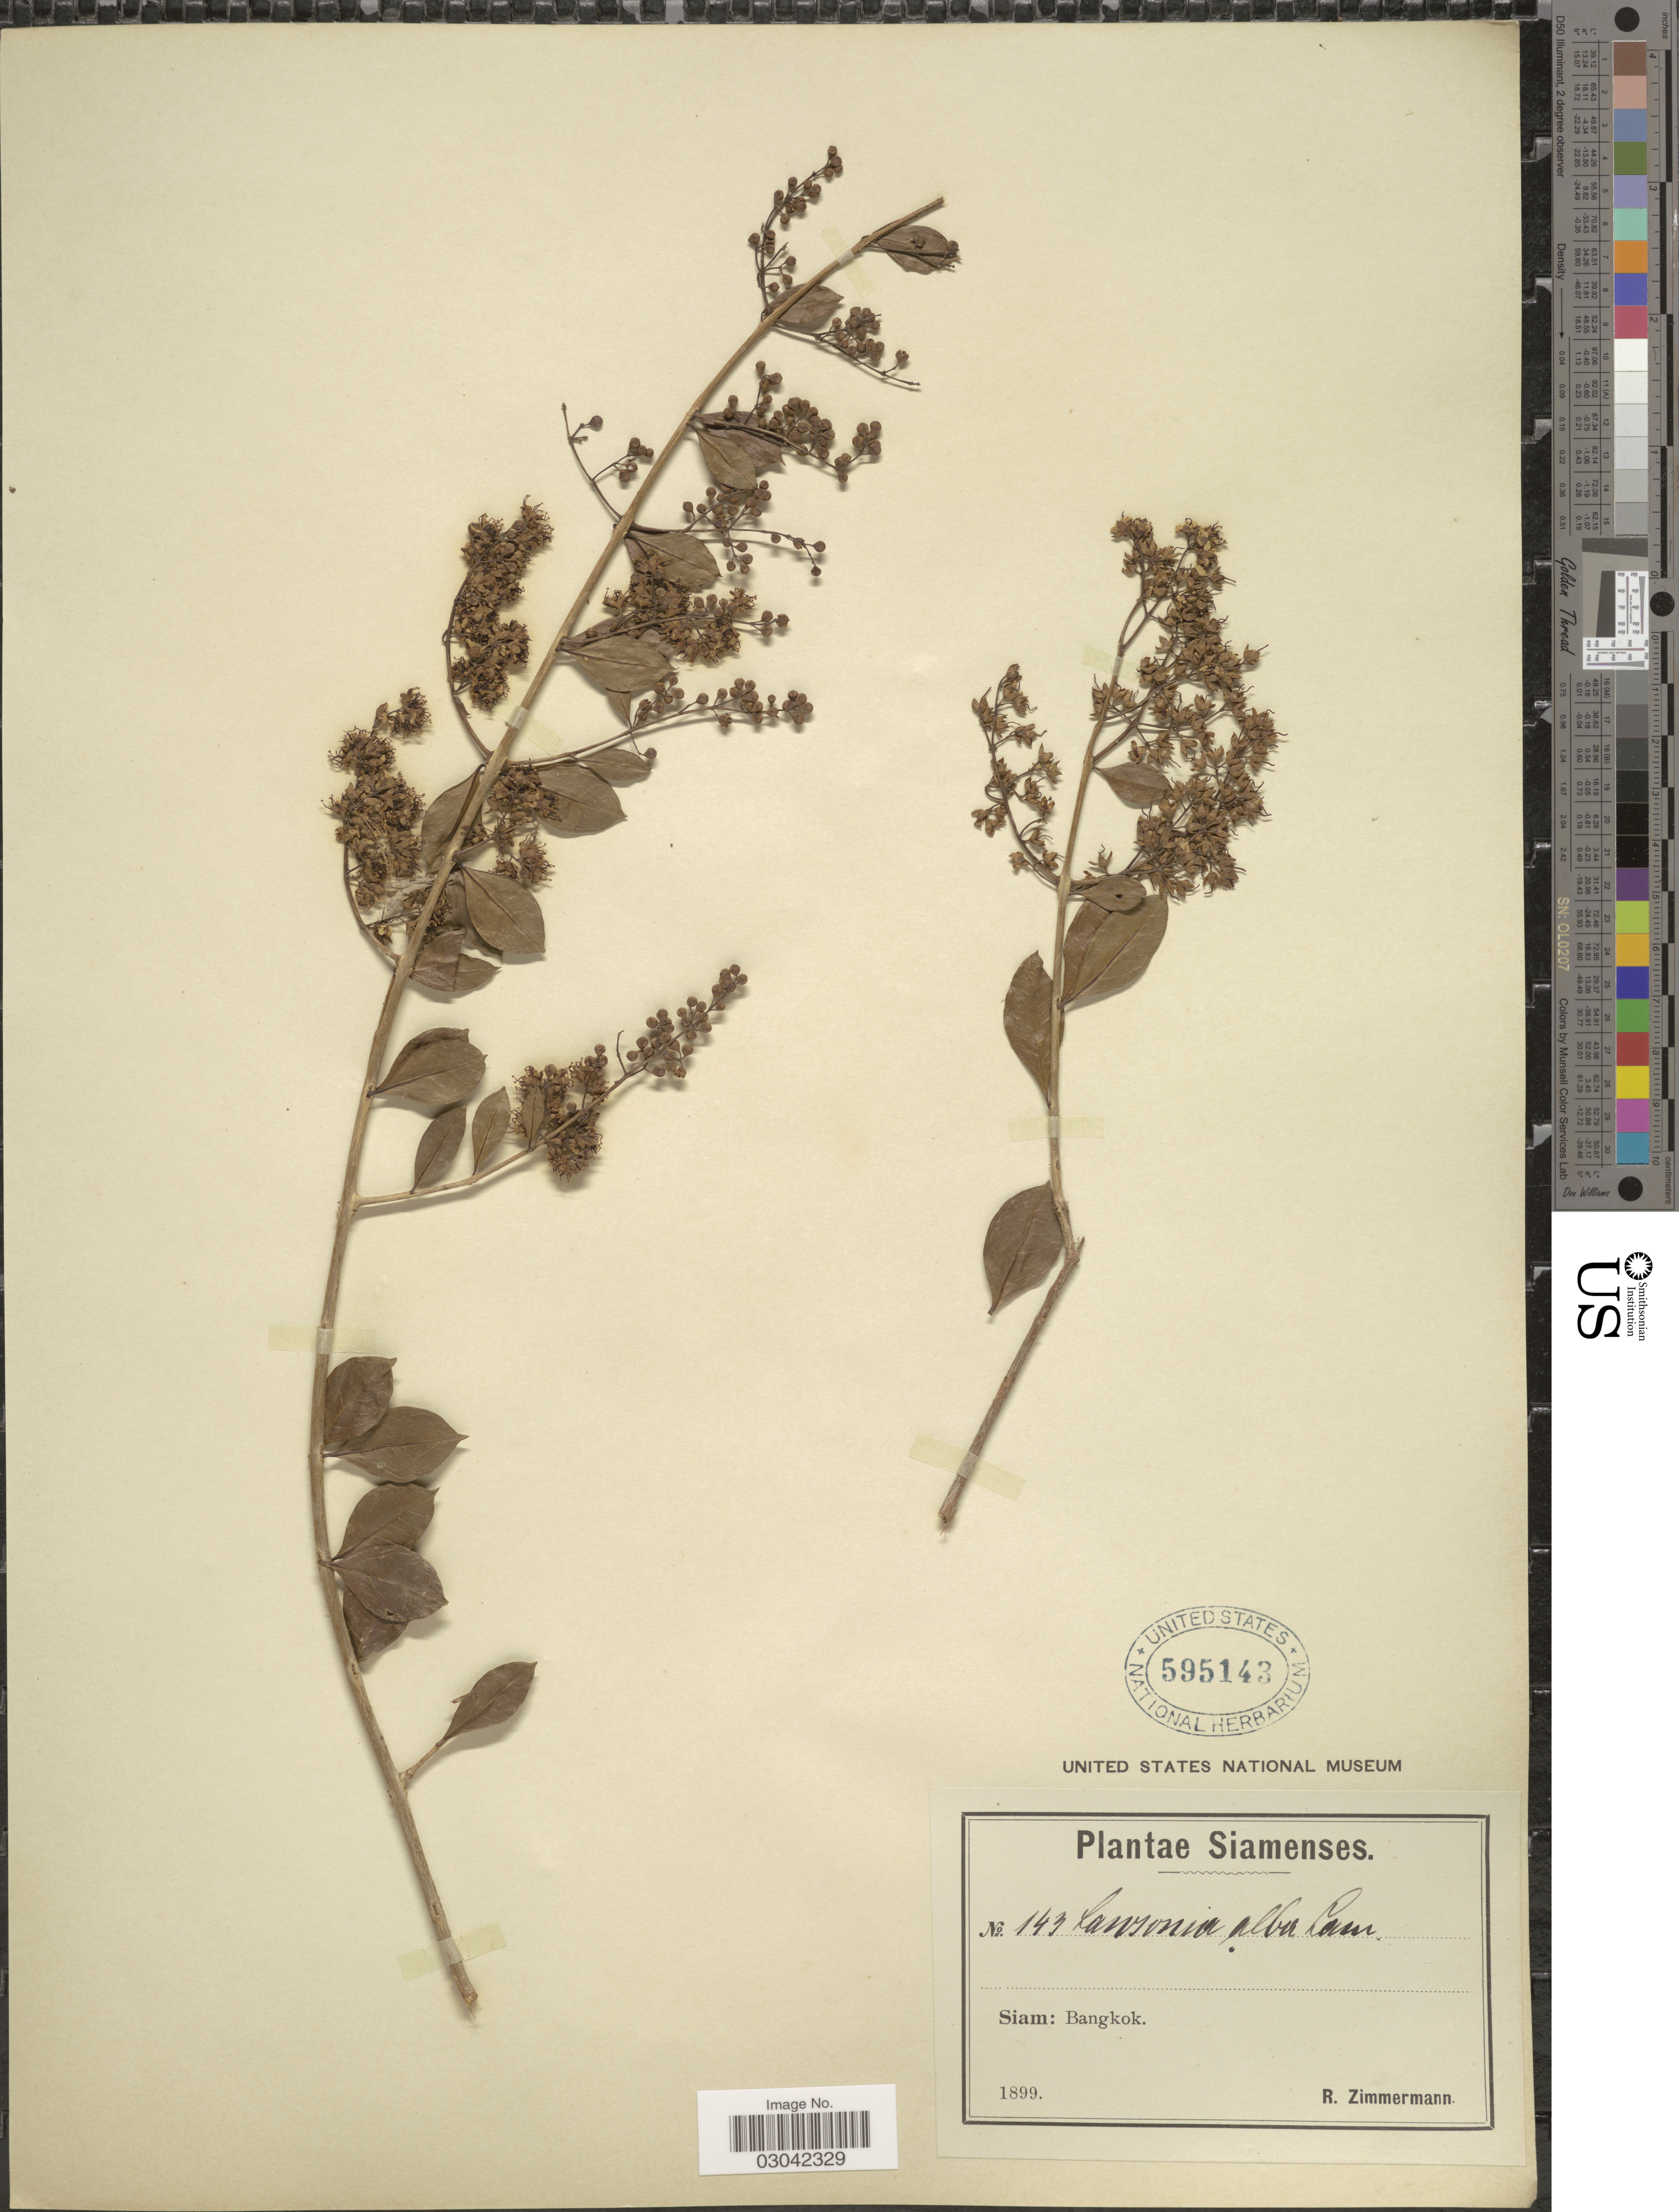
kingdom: Plantae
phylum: Tracheophyta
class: Magnoliopsida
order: Myrtales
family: Lythraceae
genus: Lawsonia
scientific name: Lawsonia inermis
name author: L.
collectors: R. Zimmermann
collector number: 143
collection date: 1899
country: Thailand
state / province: Bangkok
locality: Siam.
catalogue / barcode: US 595143